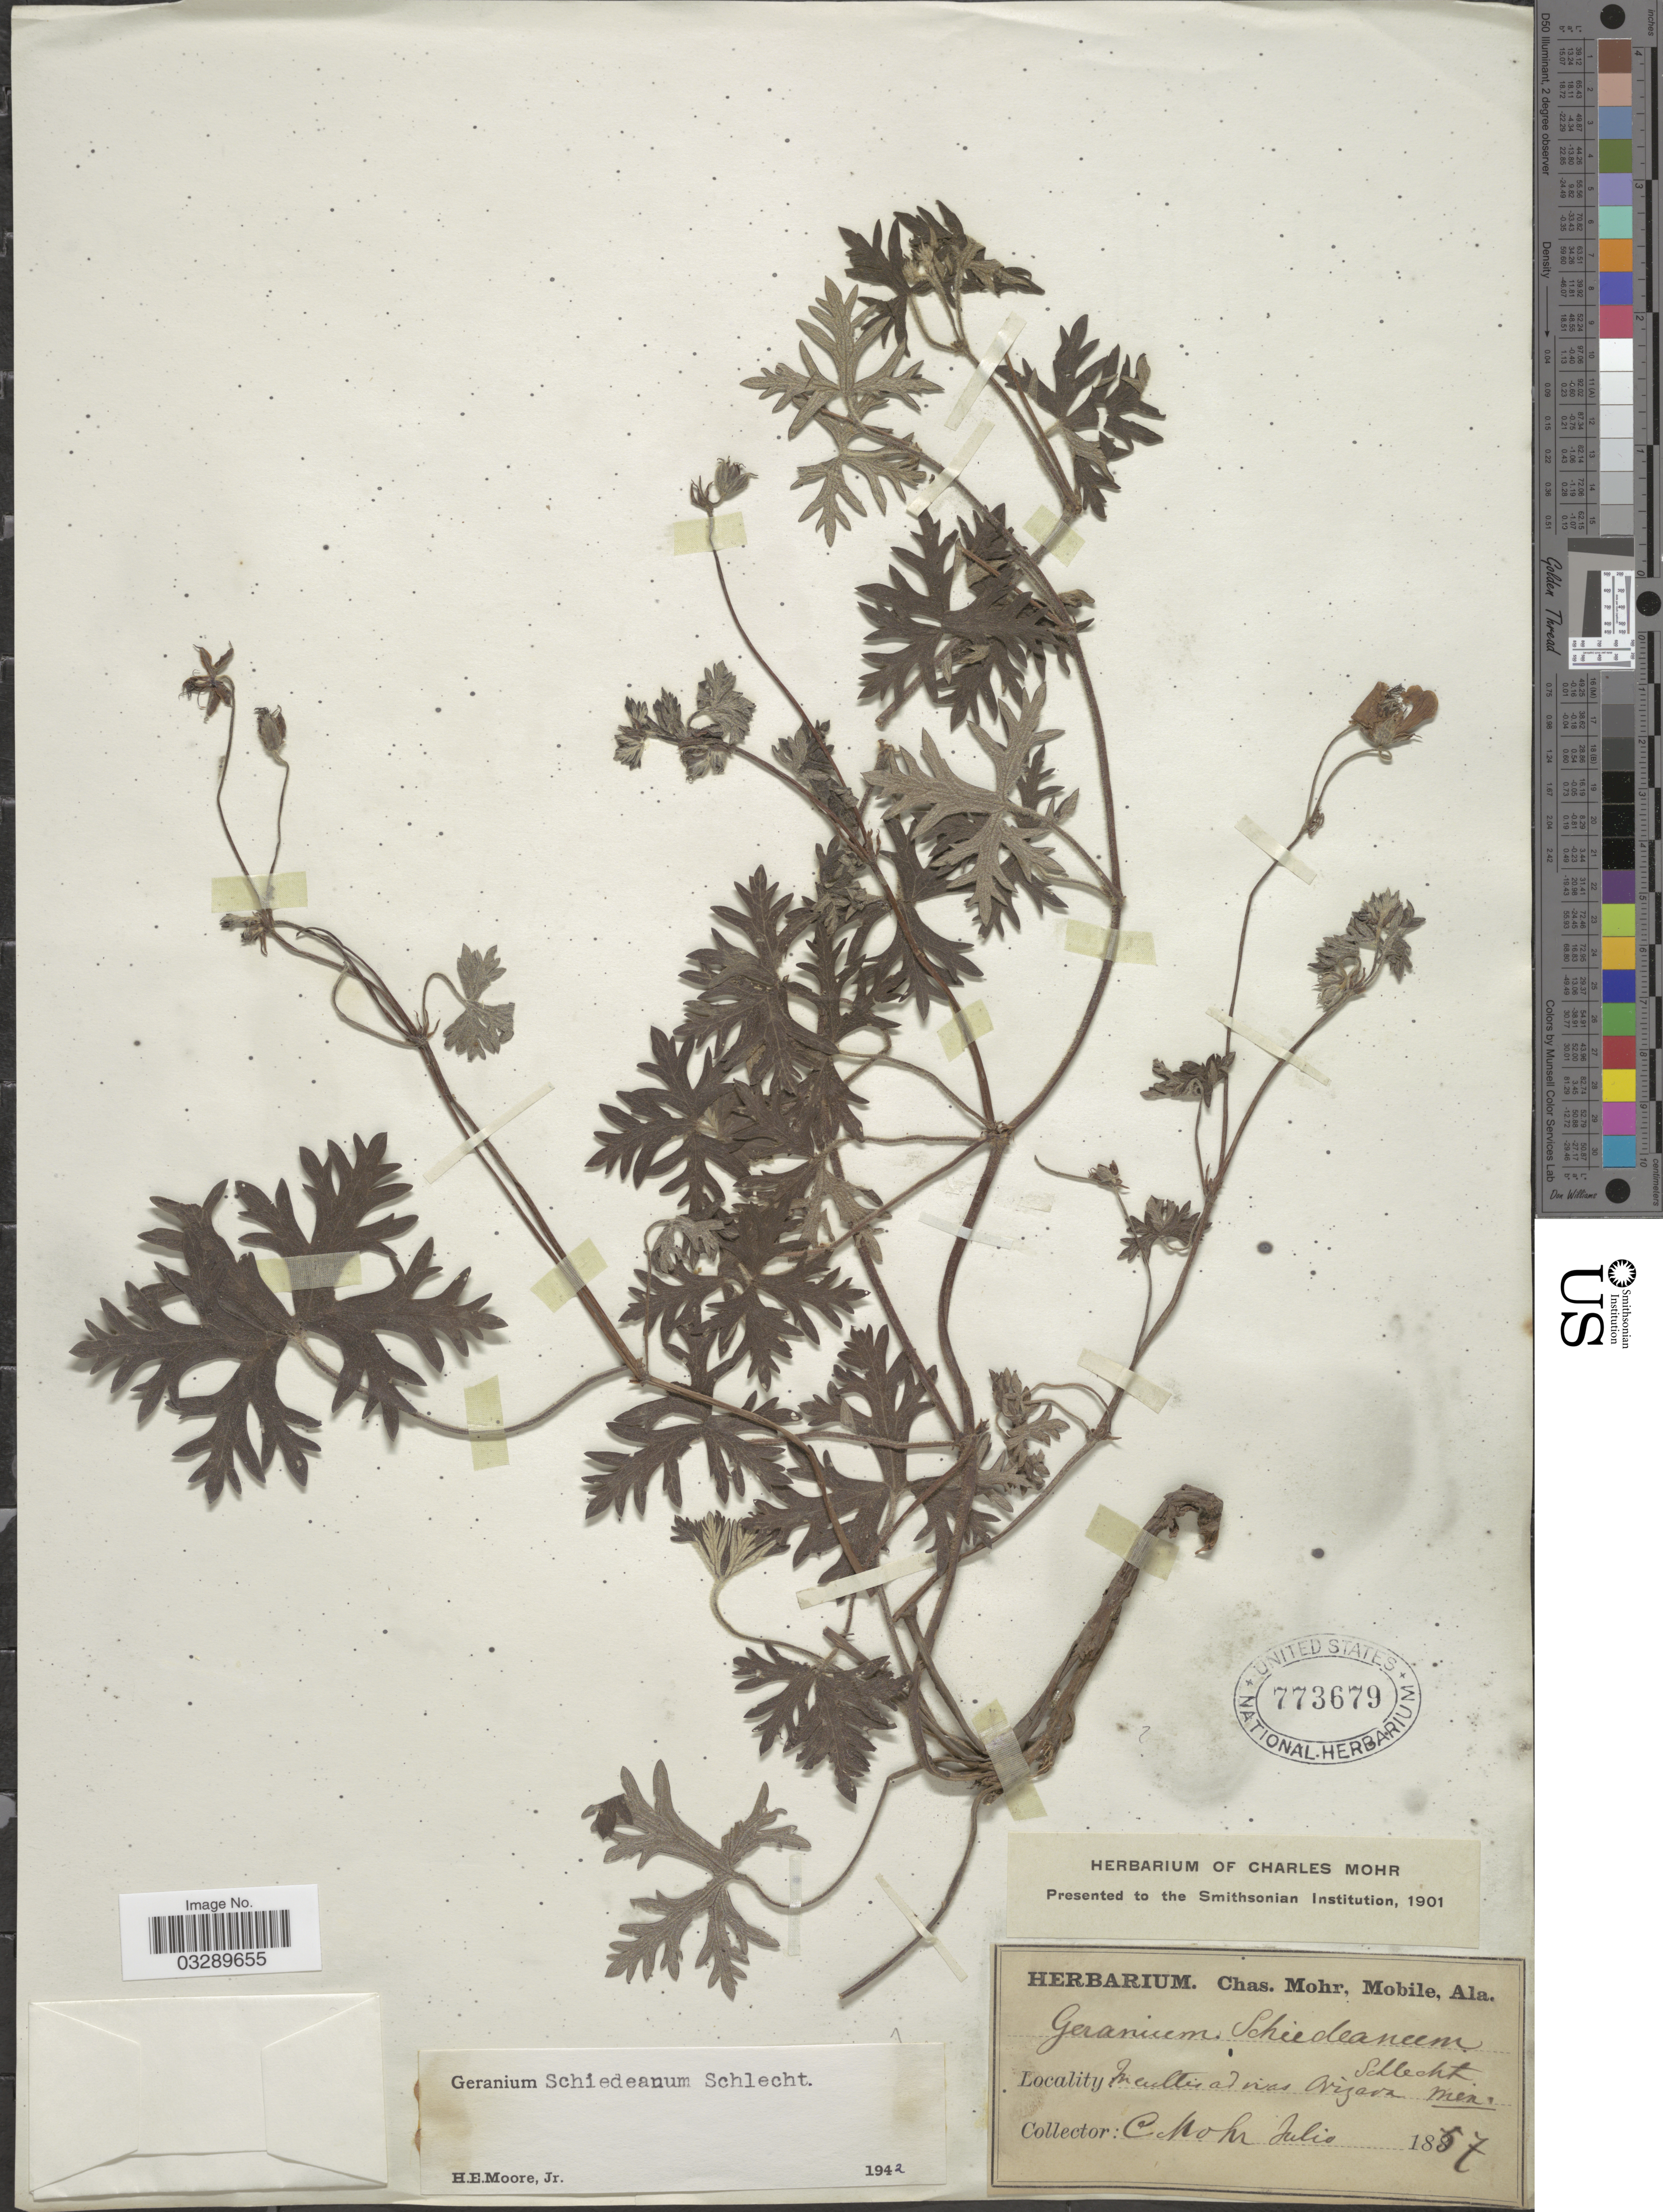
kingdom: Plantae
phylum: Tracheophyta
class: Magnoliopsida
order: Geraniales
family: Geraniaceae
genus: Geranium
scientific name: Geranium schiedeanum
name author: Schltdl.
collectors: Mohr, C. T. (herbarium)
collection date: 1857-07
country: Mexico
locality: In cultis ad vias Orizava.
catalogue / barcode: US 773679